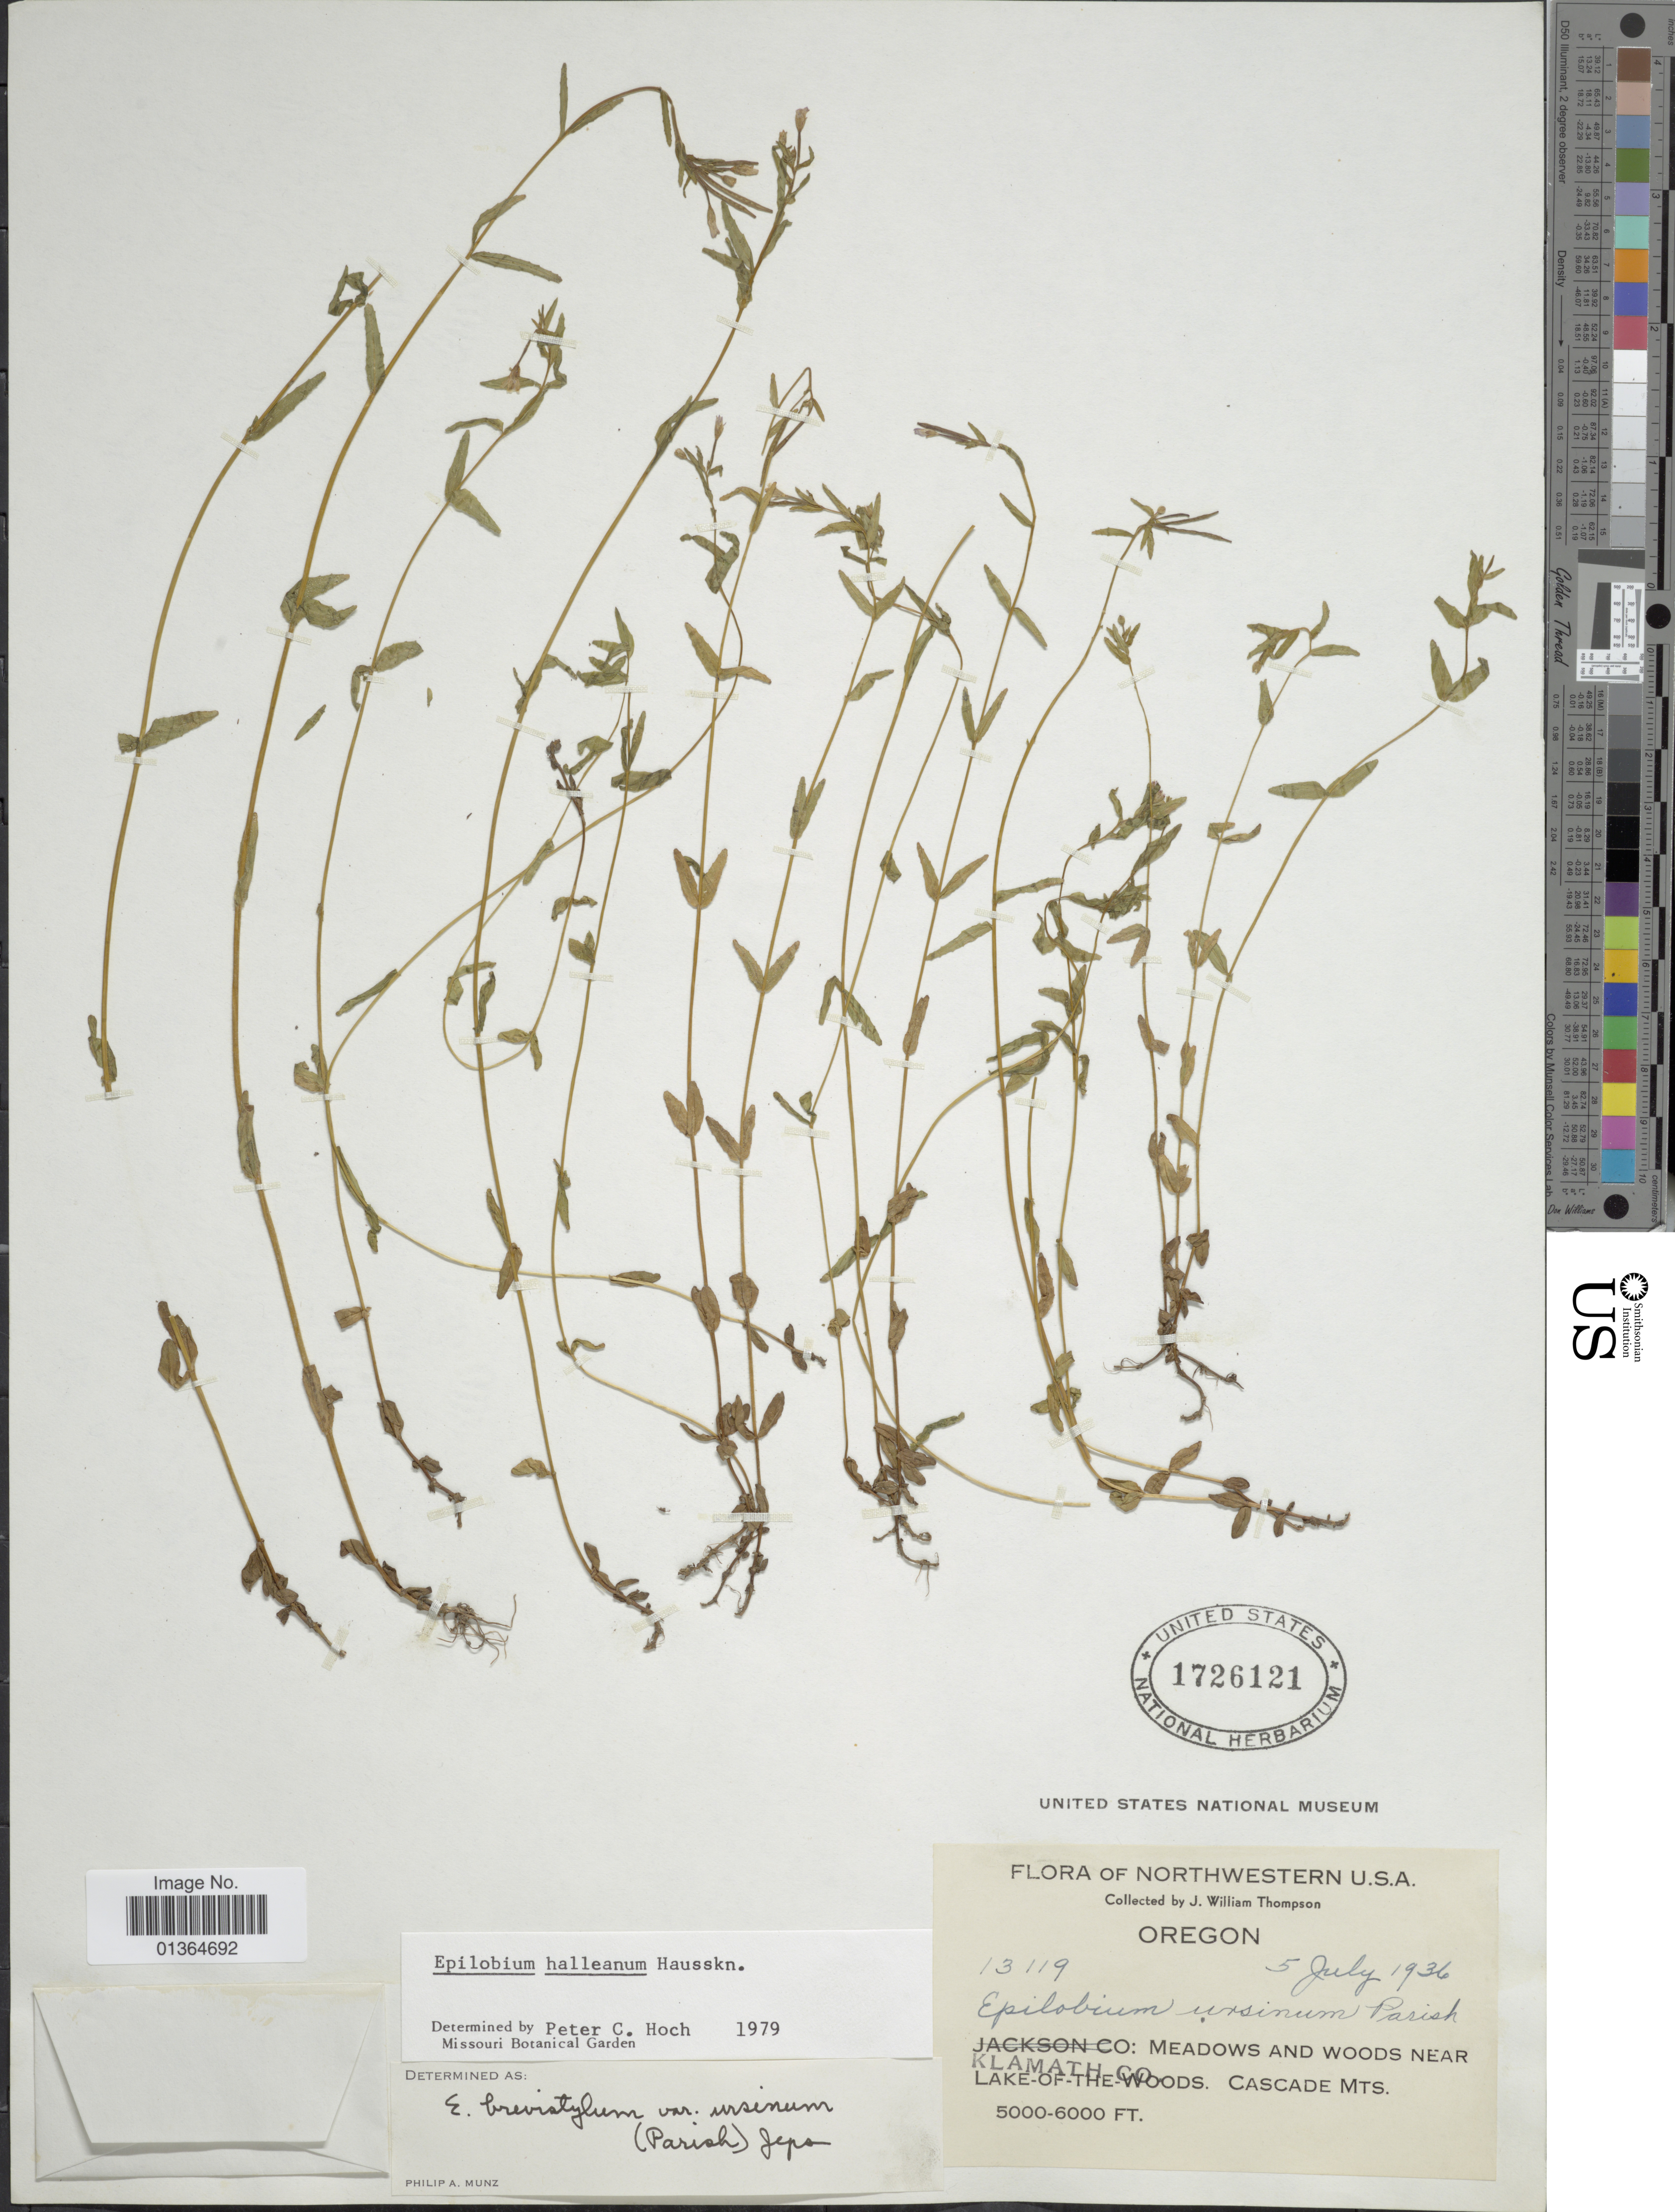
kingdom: Plantae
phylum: Tracheophyta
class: Magnoliopsida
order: Myrtales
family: Onagraceae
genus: Epilobium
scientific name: Epilobium hallianum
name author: Hausskn.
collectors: J. W. Thompson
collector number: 13119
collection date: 1936-07-05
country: United States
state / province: Oregon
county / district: Klamath County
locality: meadows and woods near Lake-Of-Woods. Cascade Mts.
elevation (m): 1524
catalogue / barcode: US 1726121